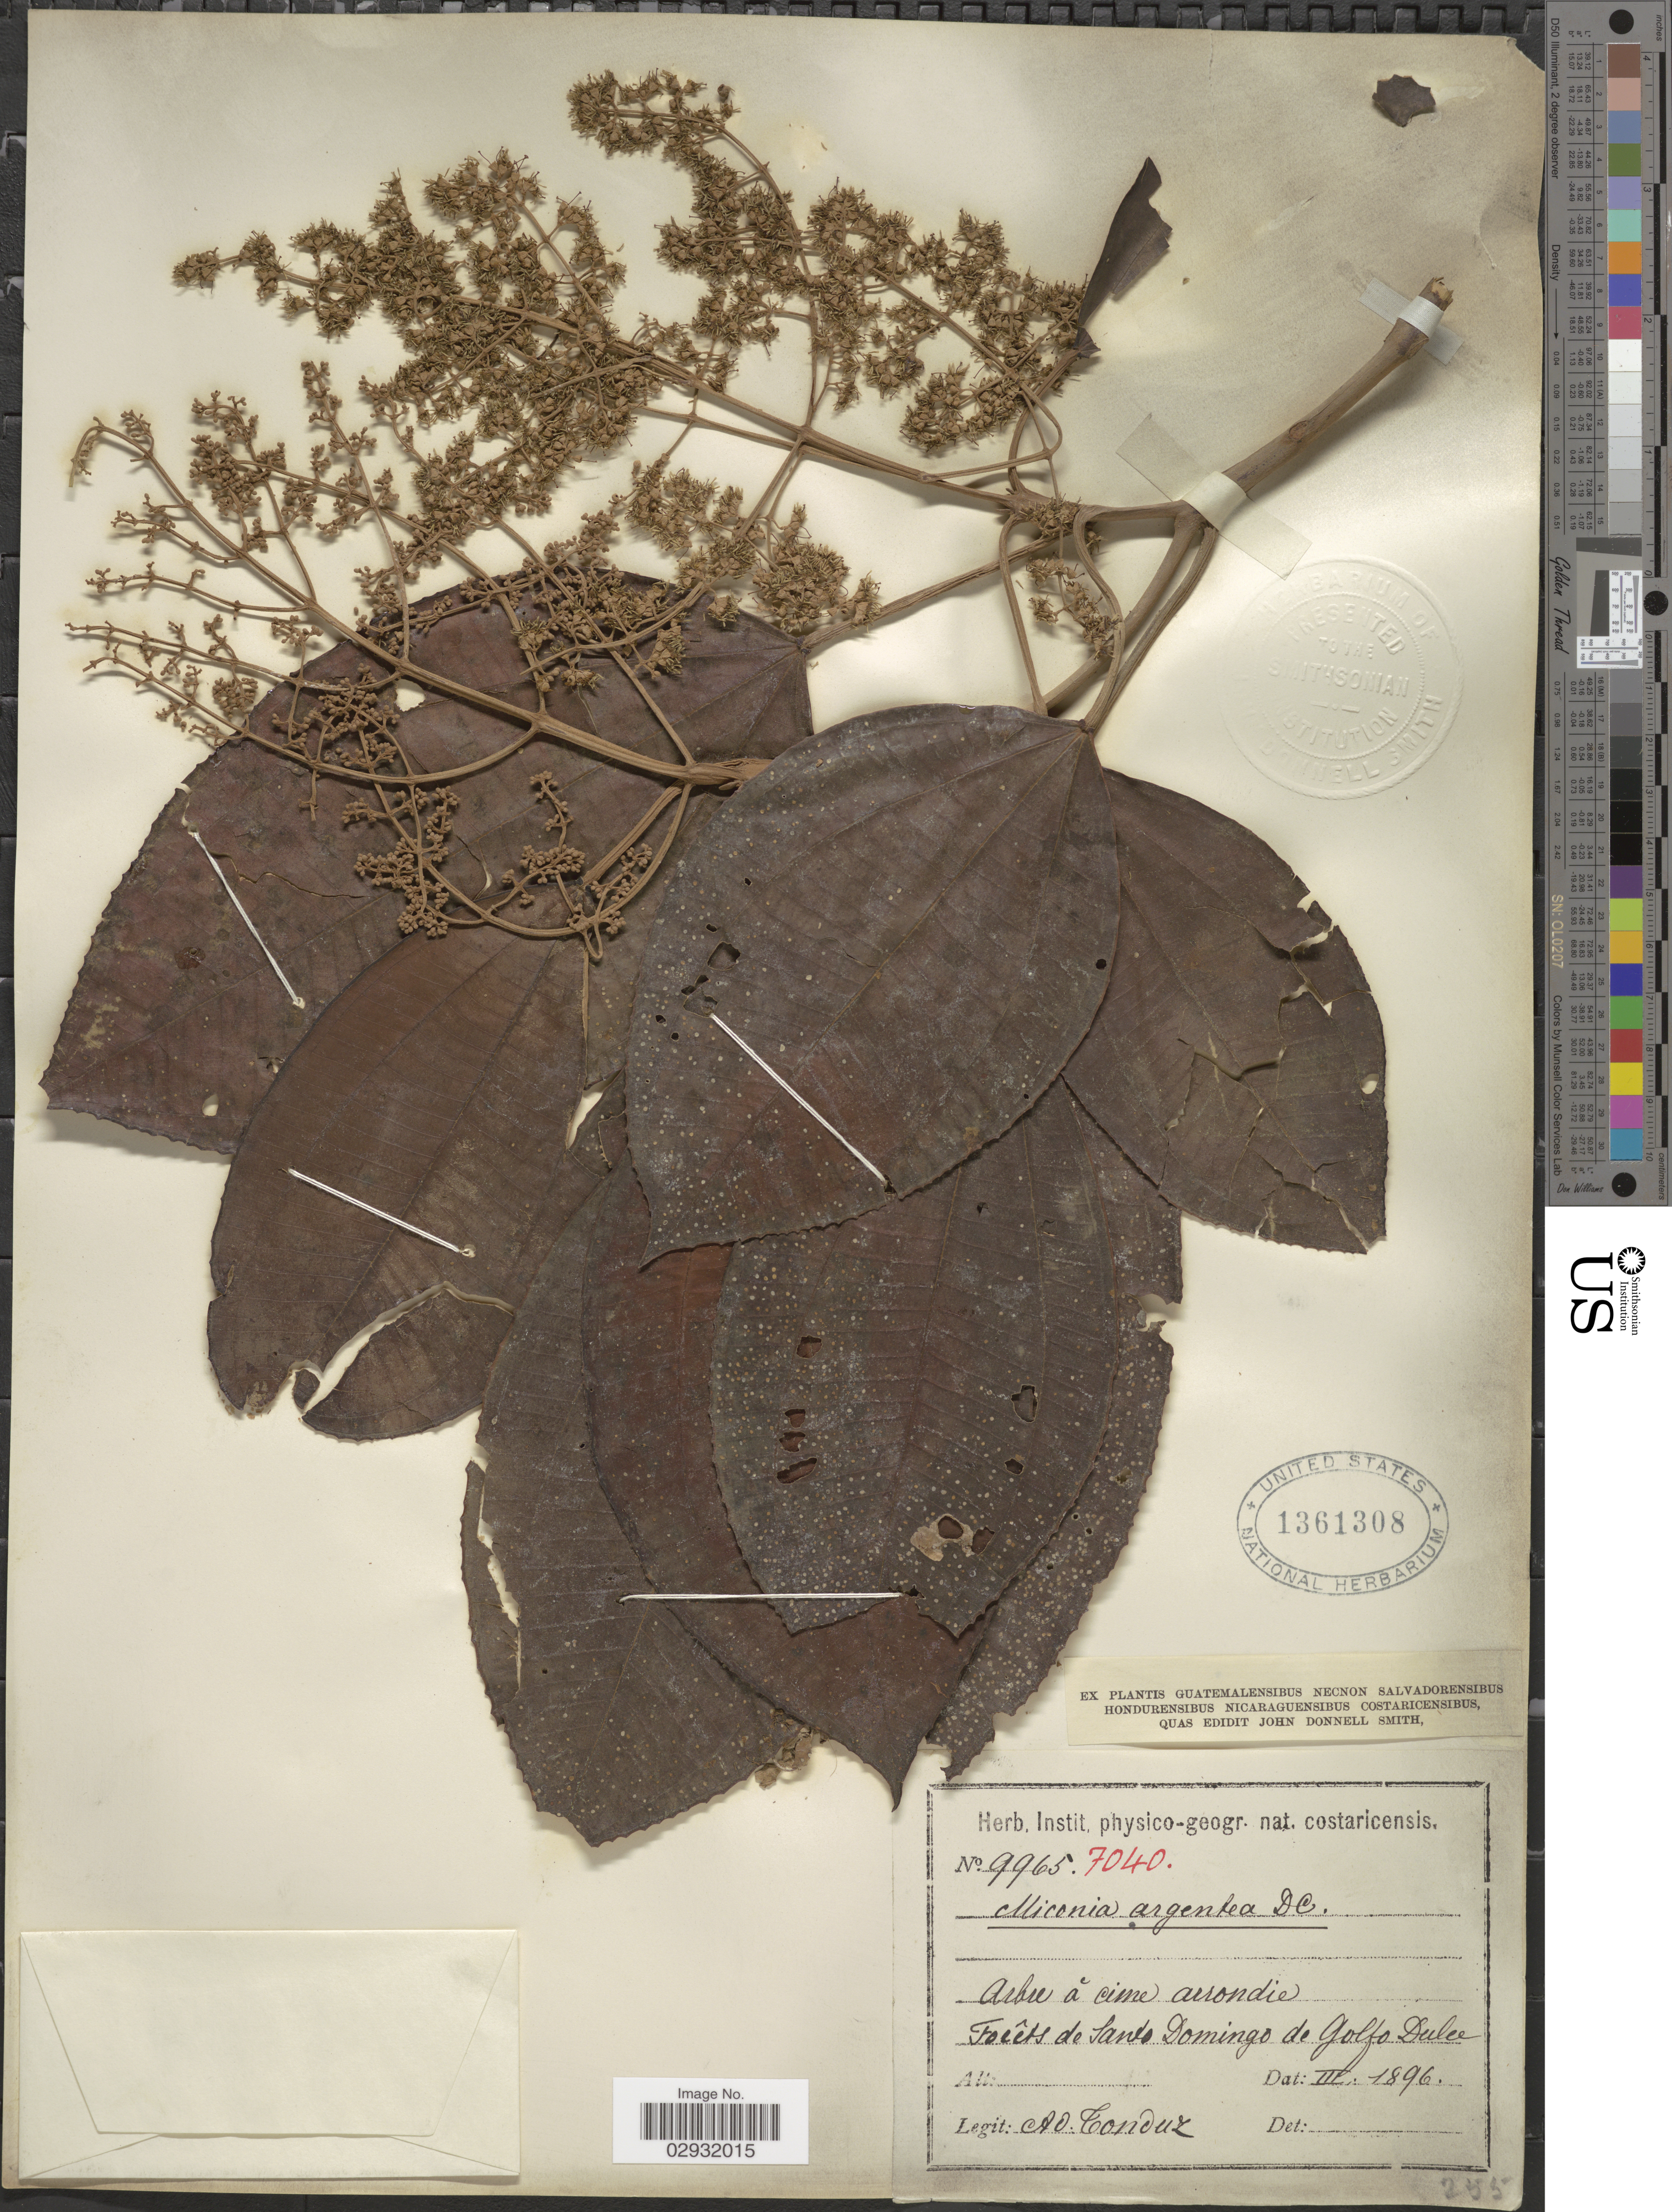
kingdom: Plantae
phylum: Tracheophyta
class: Magnoliopsida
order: Myrtales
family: Melastomataceae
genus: Miconia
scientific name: Miconia argentea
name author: (Sw.) DC.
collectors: A. Tonduz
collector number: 9965/7040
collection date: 1896-03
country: Costa Rica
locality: Forêts de Santo Domingo de Golfo Dulce.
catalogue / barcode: US 1361308